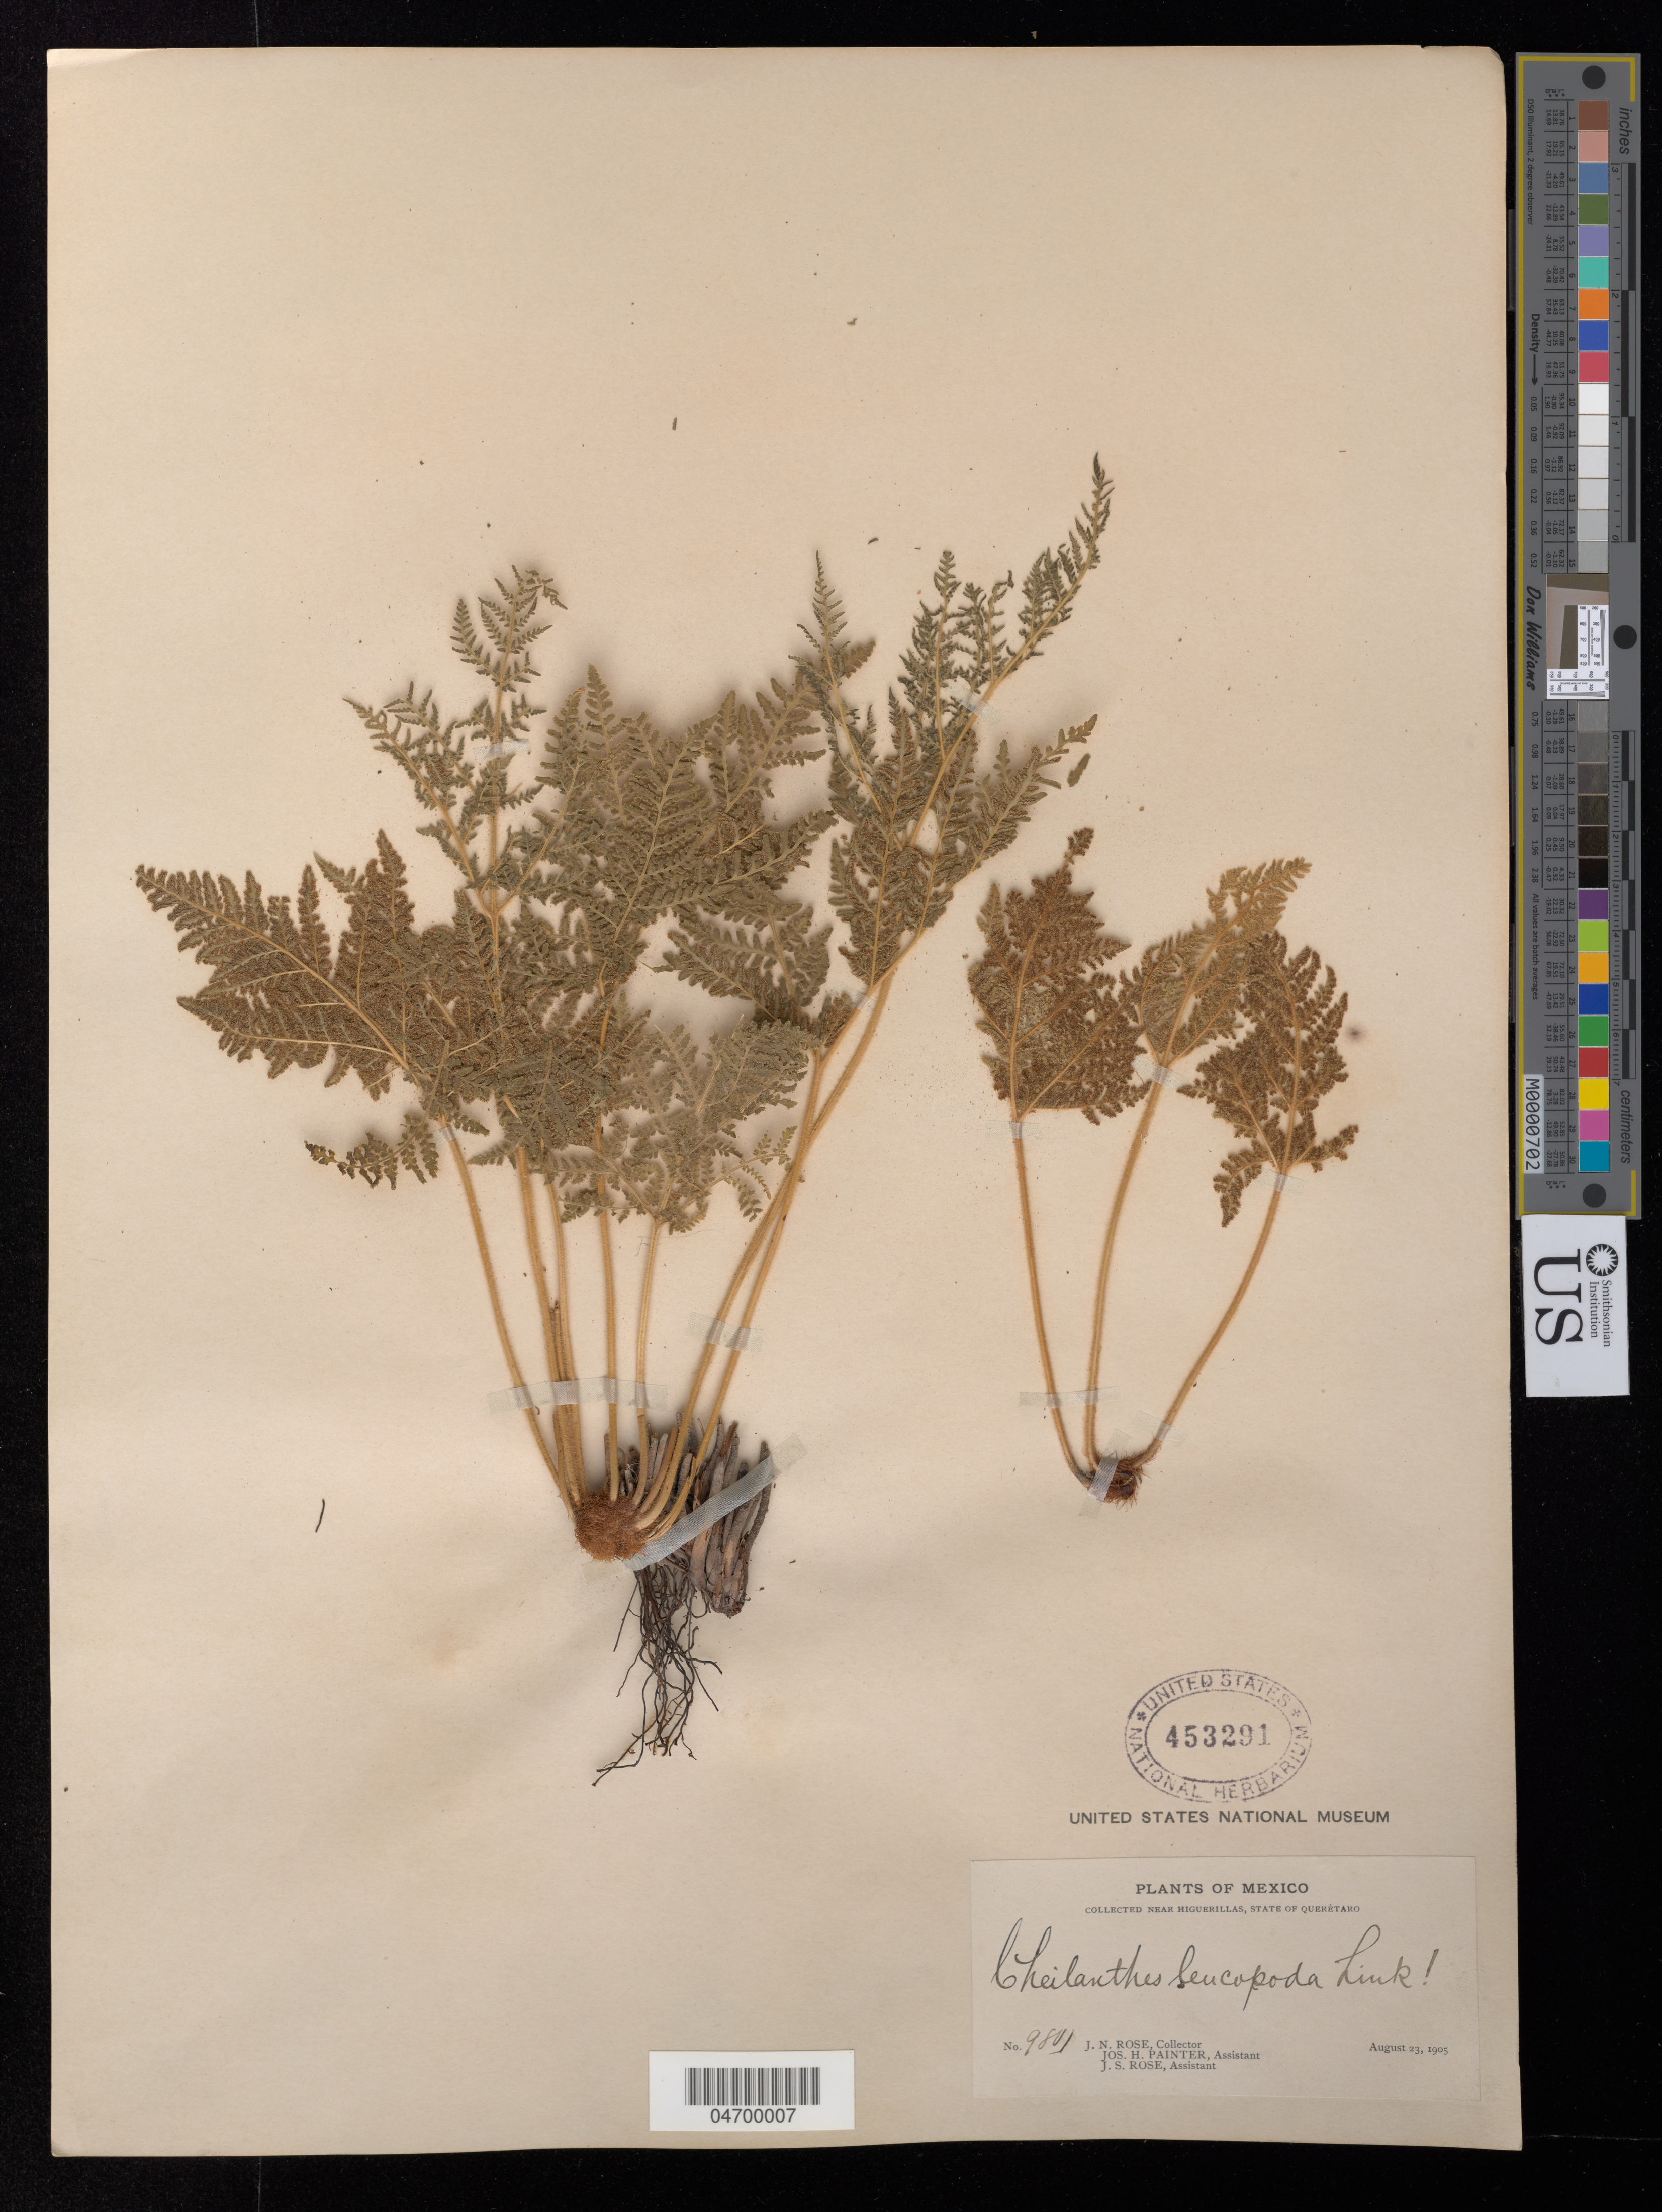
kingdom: Plantae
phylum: Tracheophyta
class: Polypodiopsida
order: Polypodiales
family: Pteridaceae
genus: Cheilanthes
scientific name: Cheilanthes leucopoda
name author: Link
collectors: J. N. Rose, J. H. Painter & J. S. Rose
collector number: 9801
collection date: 1905-08-23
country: Mexico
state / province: Querétaro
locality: Near Higuerillas.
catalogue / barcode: US 453291